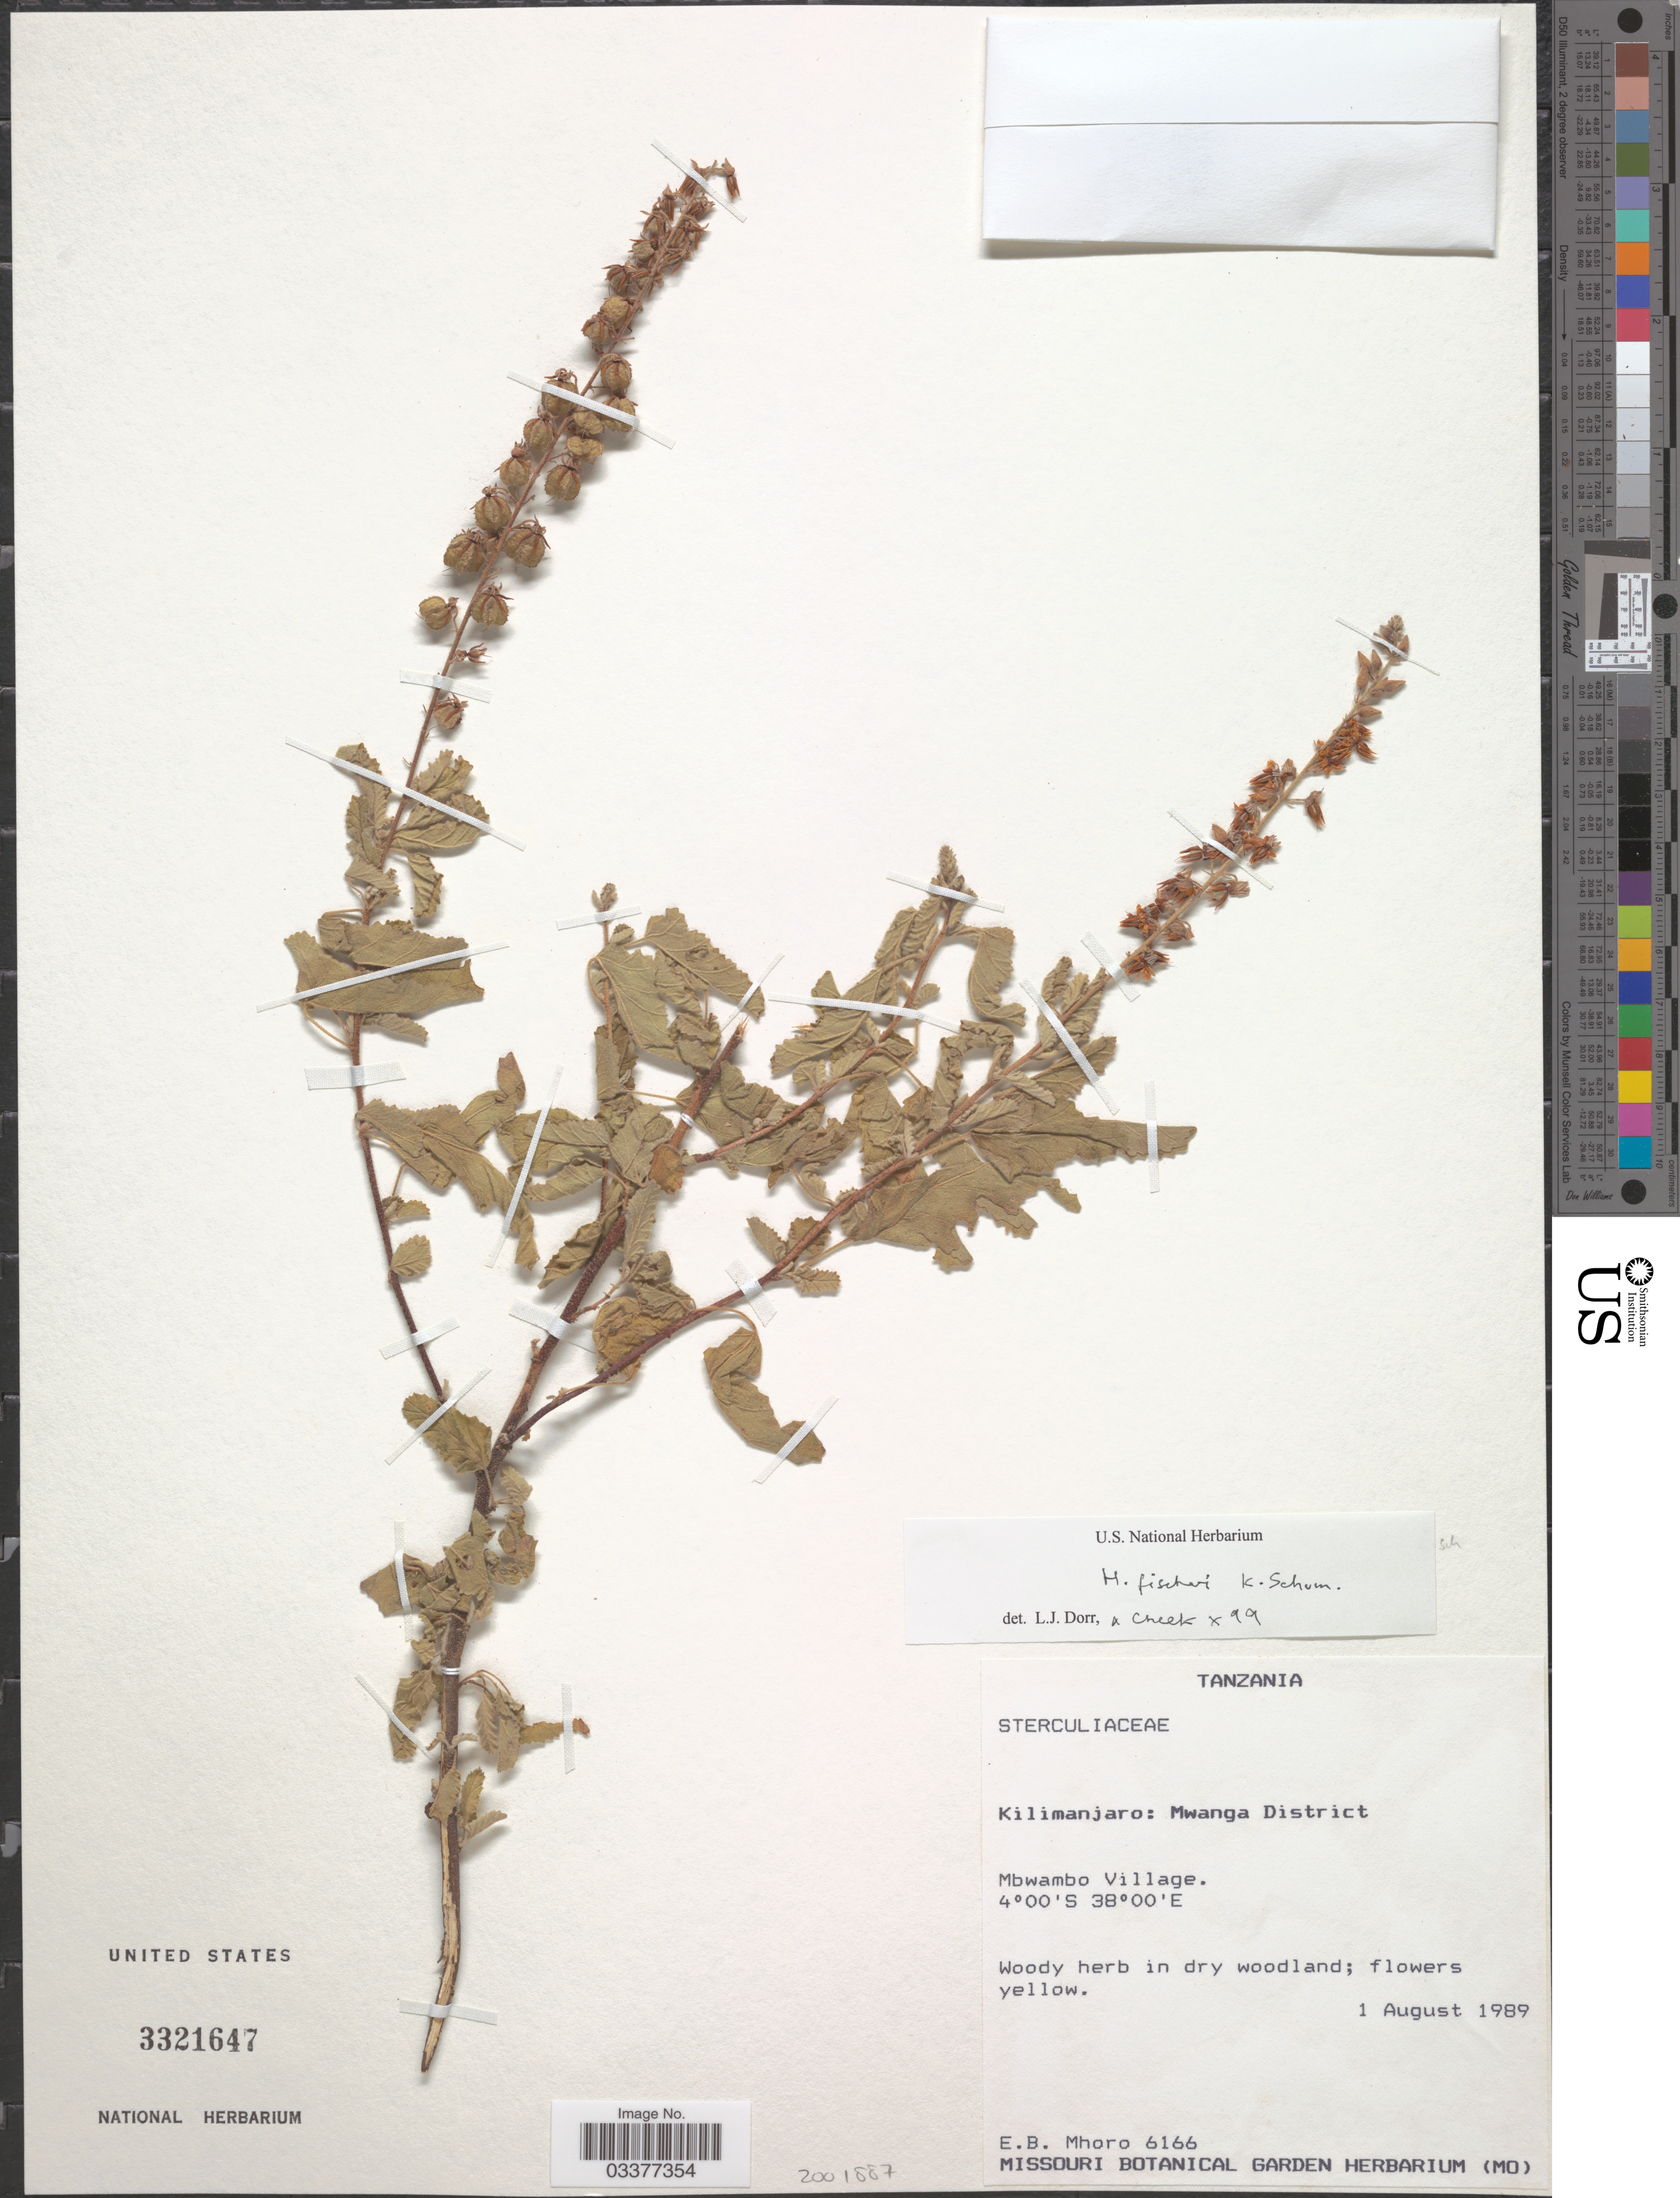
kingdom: Plantae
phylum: Tracheophyta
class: Magnoliopsida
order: Malvales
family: Malvaceae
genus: Hermannia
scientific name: Hermannia fischeri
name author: K. Schum.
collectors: E. Mhoro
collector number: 6166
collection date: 1989-08-01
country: Tanzania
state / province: Kilimanjaro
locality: Mwanga District. Mbwambo Village.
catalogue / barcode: US 3321647